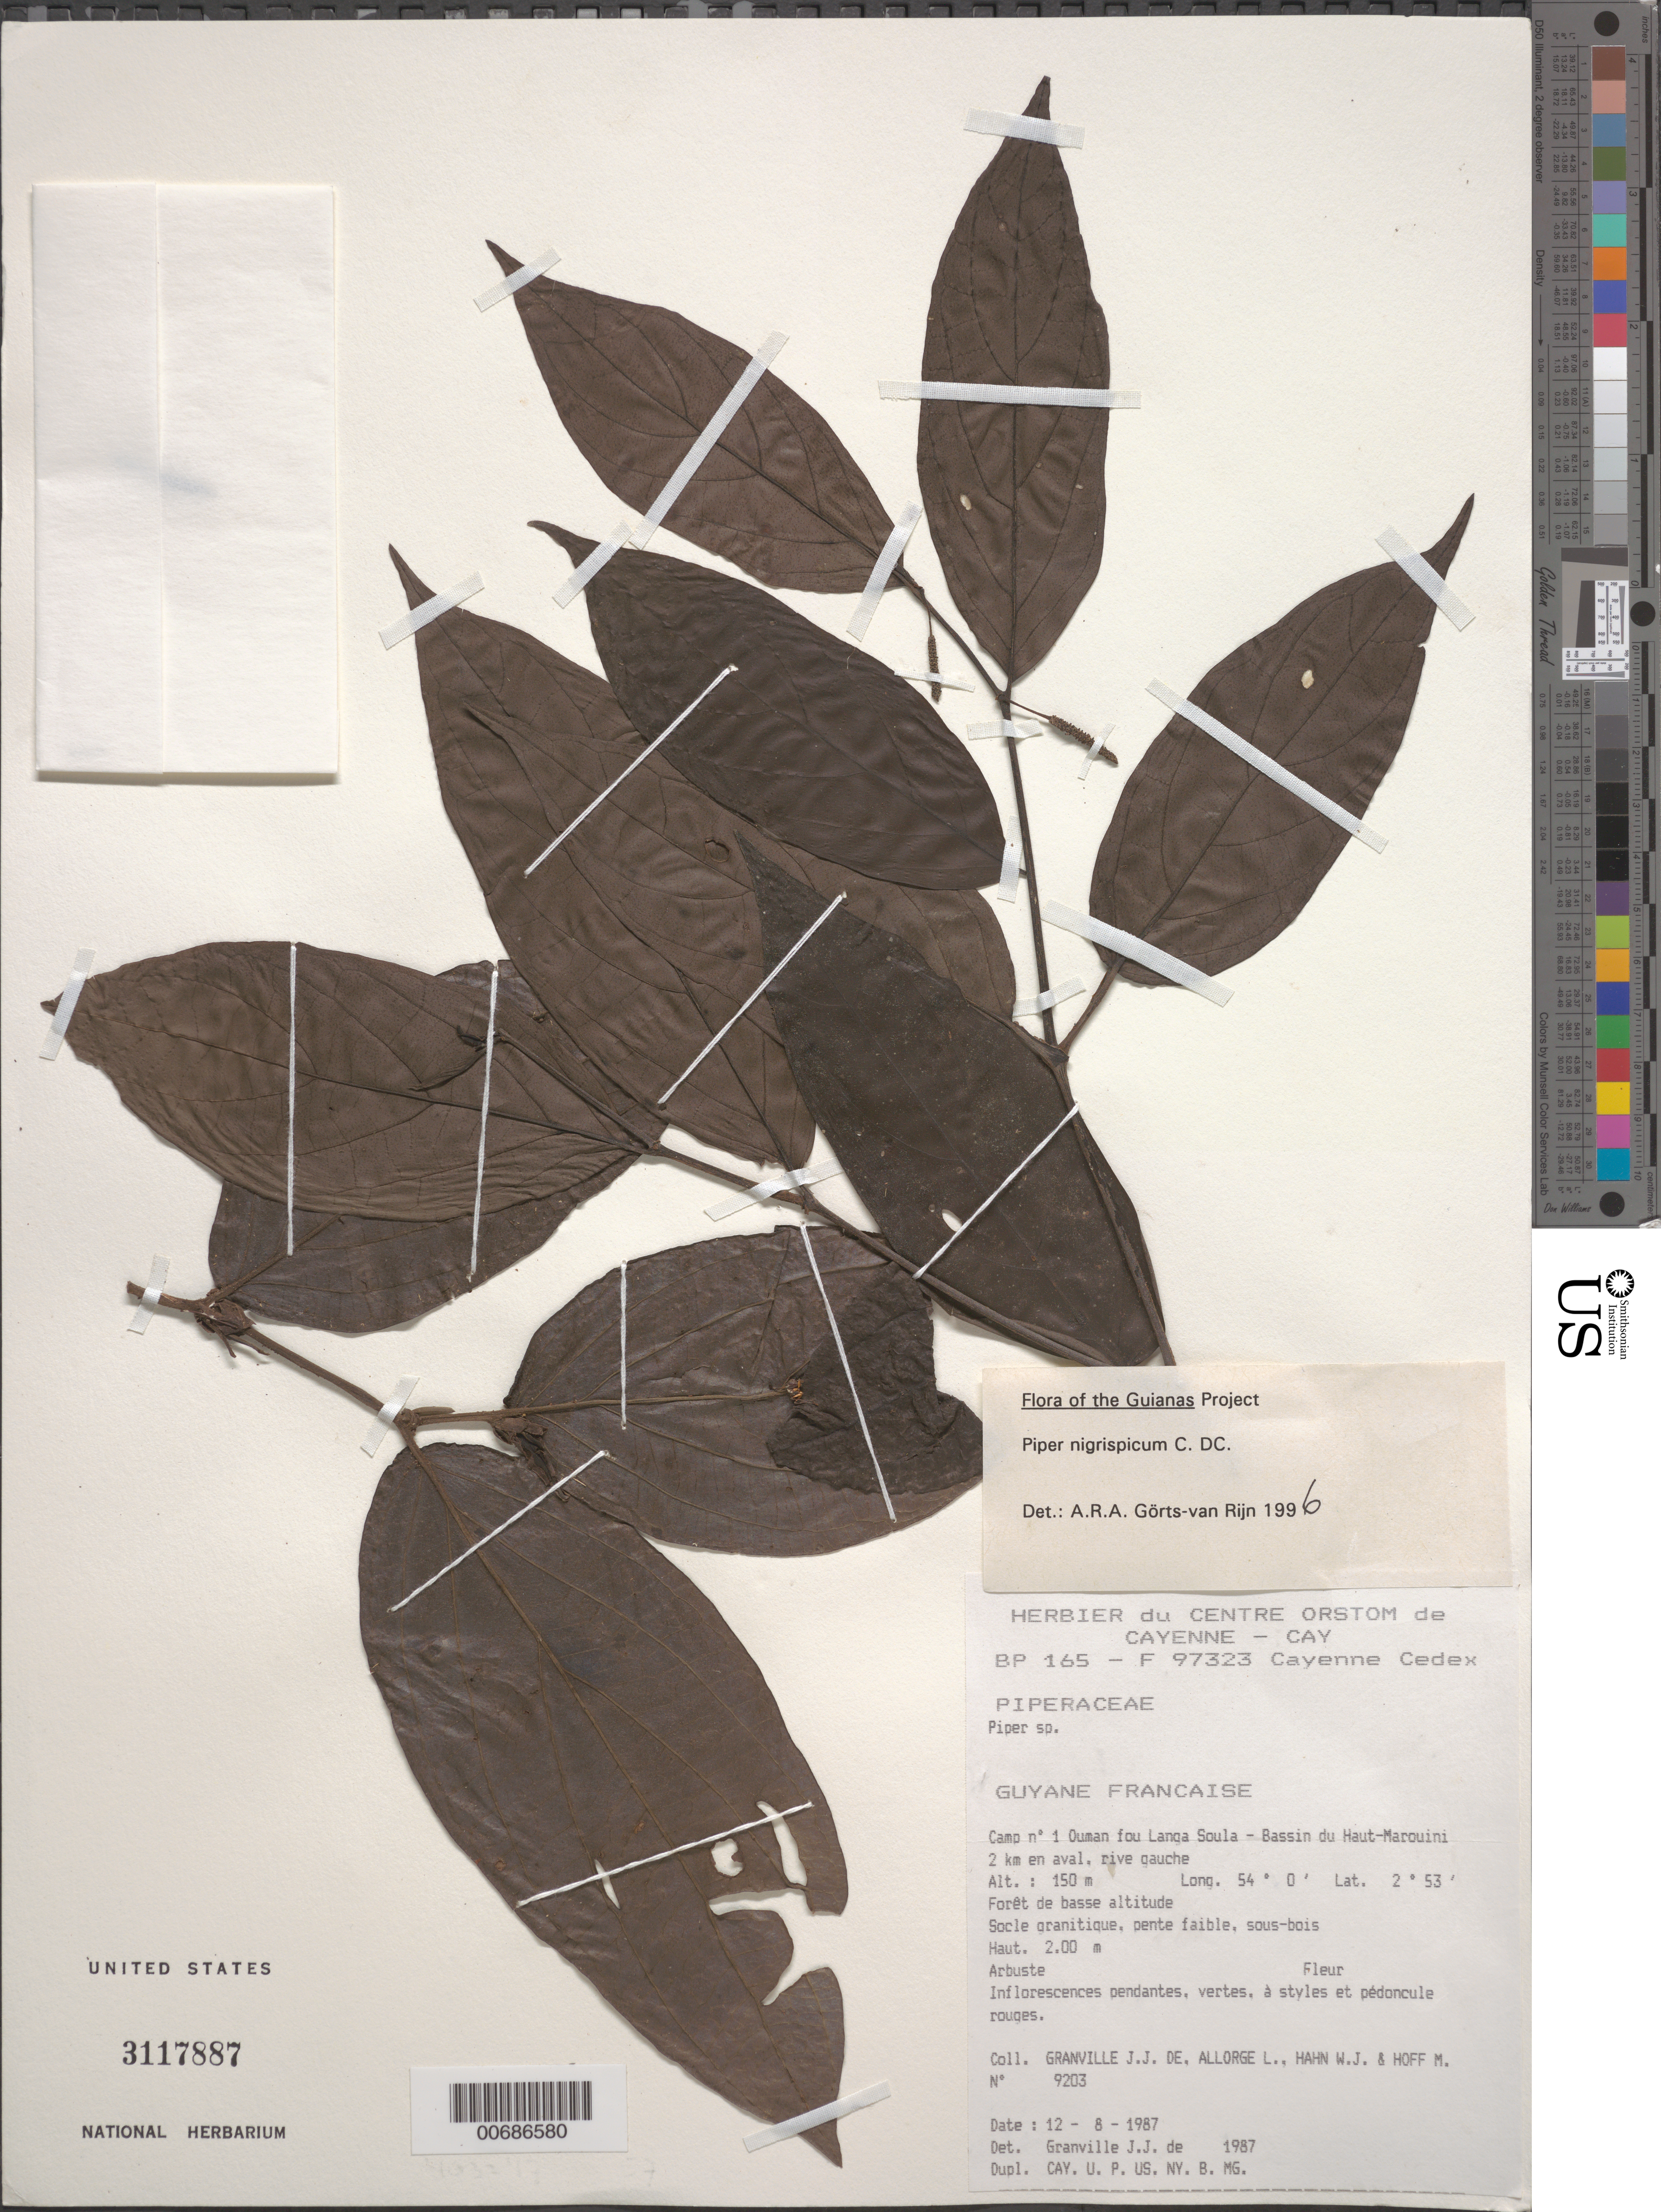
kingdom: Plantae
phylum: Tracheophyta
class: Magnoliopsida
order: Piperales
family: Piperaceae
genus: Piper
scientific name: Piper nigrispicum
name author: C. DC.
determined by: Görts-van Rijn, A. R. A.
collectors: J.-J. de Granville, L. Allorge, W. J. Hahn & M. Hoff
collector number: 9203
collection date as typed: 12-Aug-87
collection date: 1987-08-12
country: French Guiana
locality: Camp #1, Ouman fou Langa Soula, Bassin du Haut-Marouini. 2 km en aval. Rive gauche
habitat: Forêt de basse altitude. Socle granitique, pente faible, sous-bois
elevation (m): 150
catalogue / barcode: US 3117887